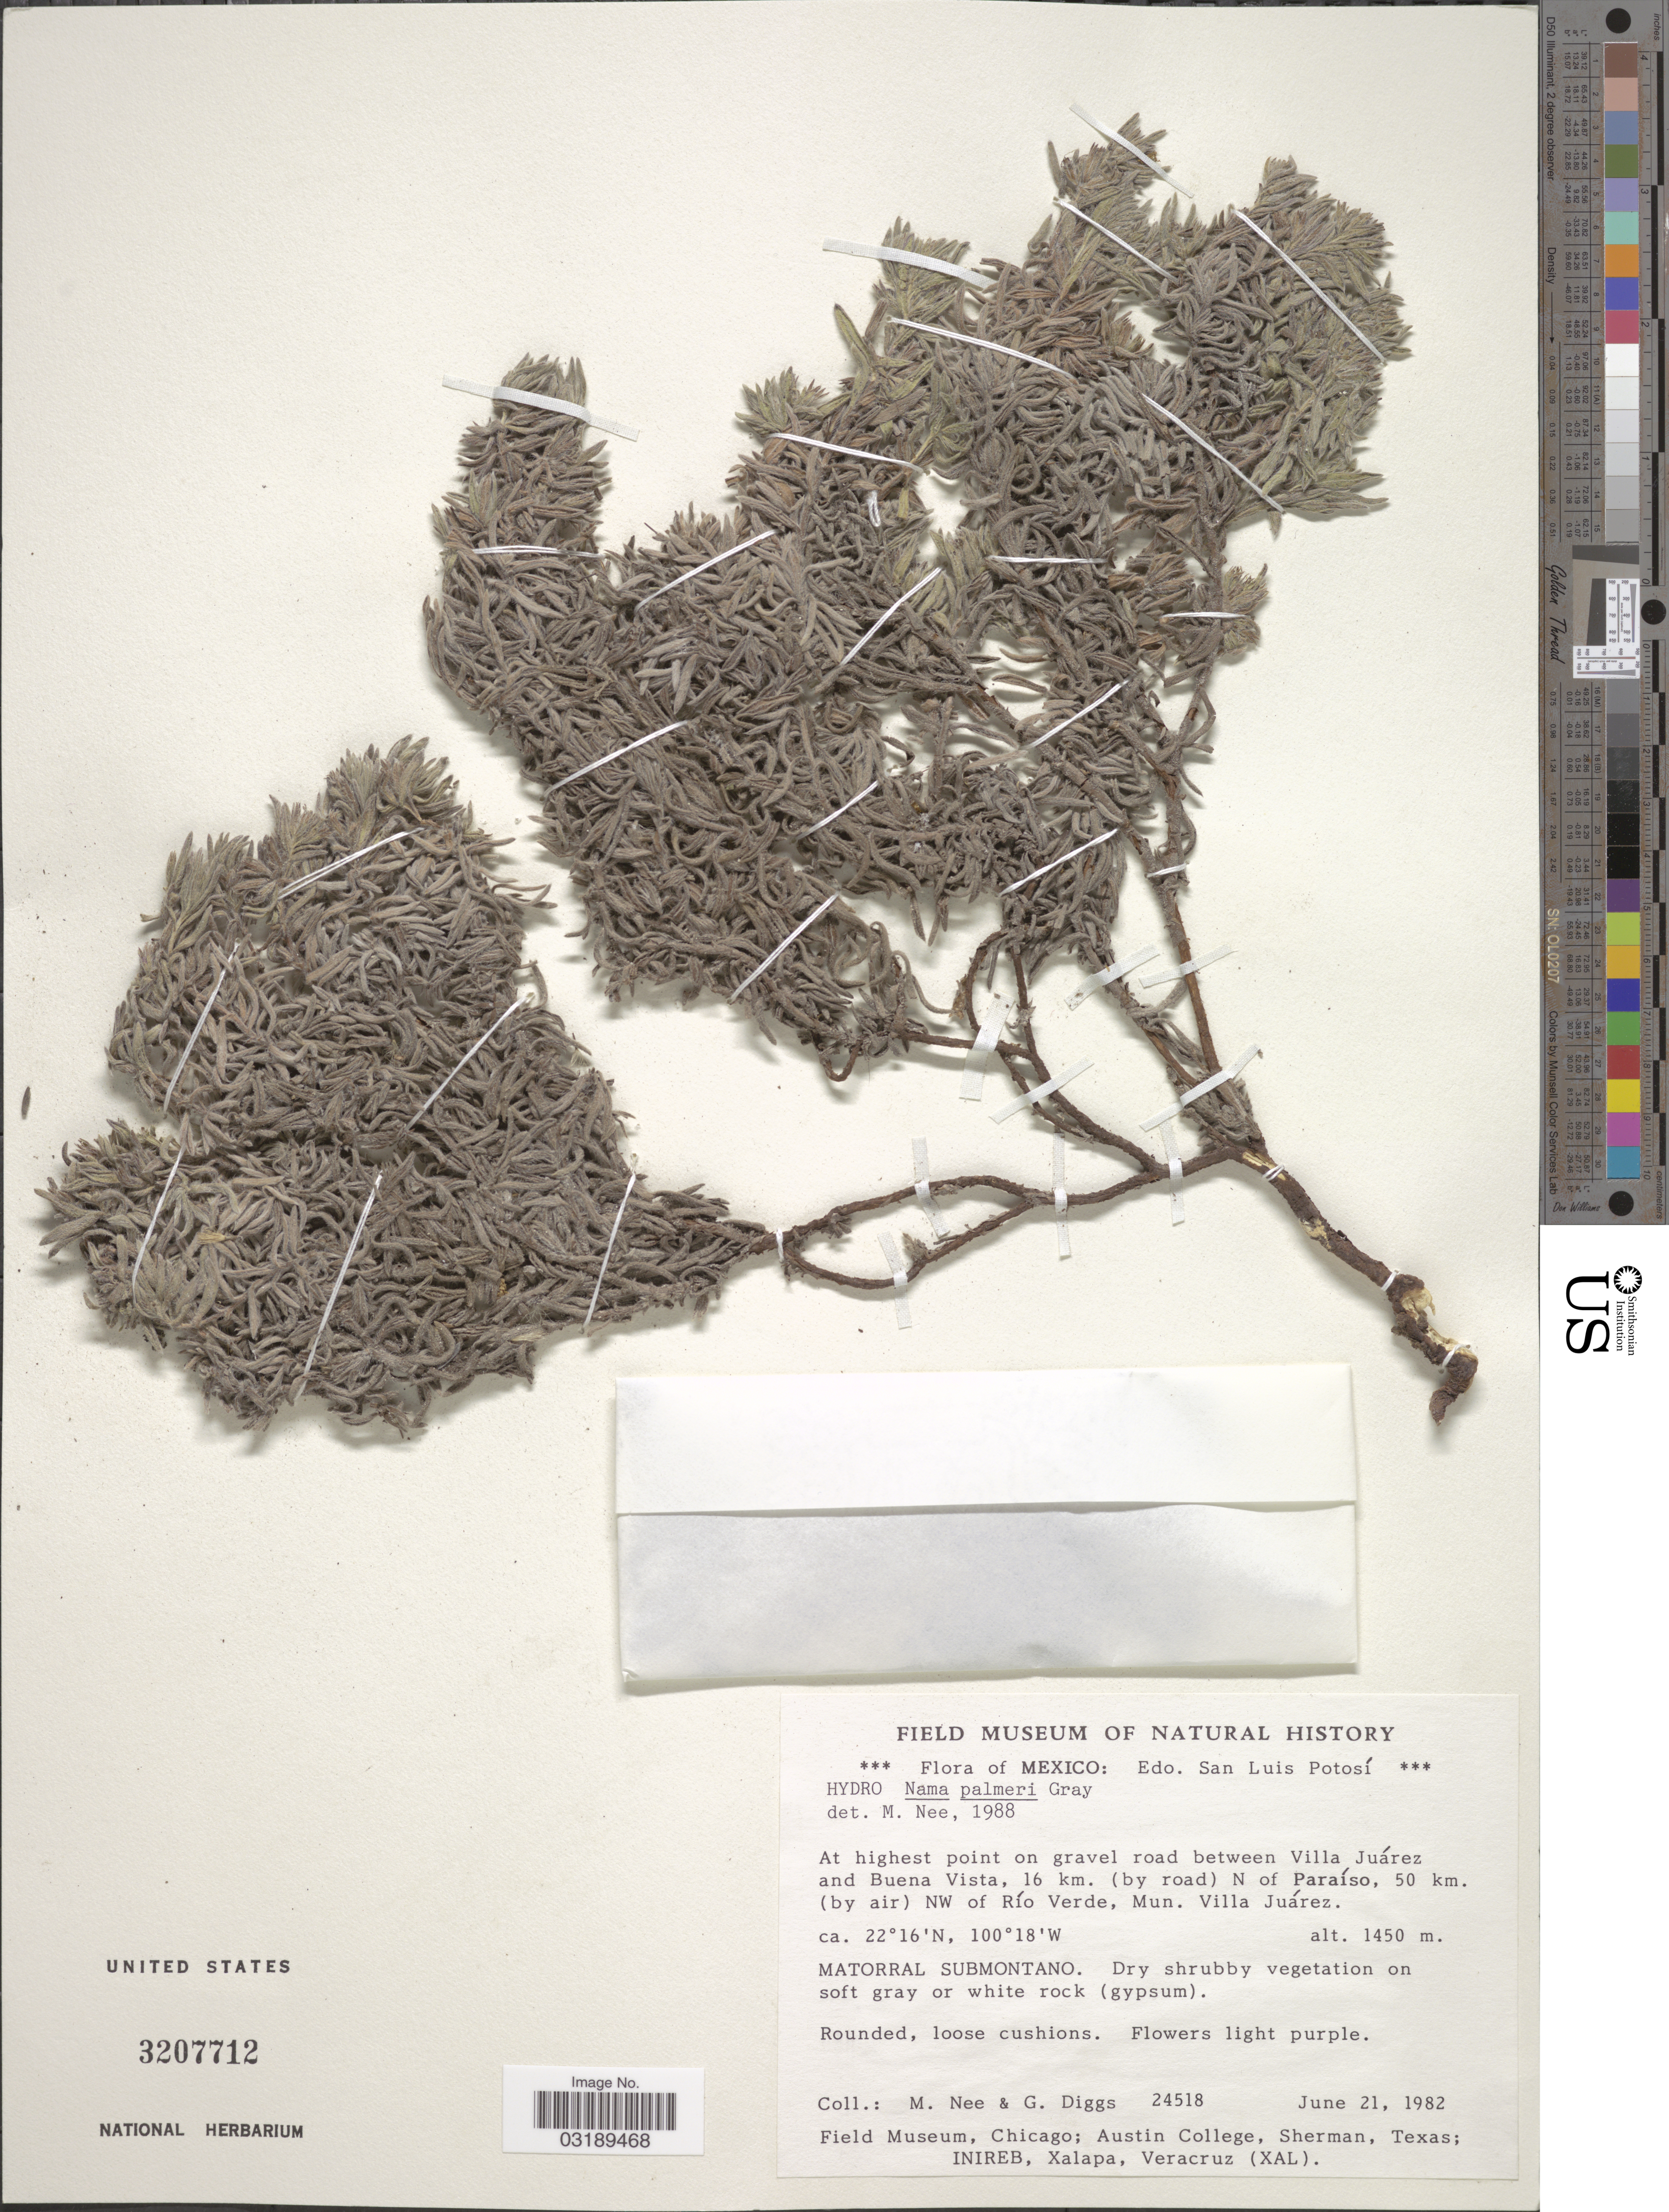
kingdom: Plantae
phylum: Tracheophyta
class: Magnoliopsida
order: Boraginales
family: Namaceae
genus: Nama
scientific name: Nama palmeri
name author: A. Gray in Hemsl.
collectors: M. Nee & G. Diggs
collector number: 24518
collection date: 1982-06-21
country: Mexico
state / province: San Luis Potosí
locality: At highest point on gravel road between Villa Juárez and Buena Vista, 16 km. (by road) N of Paraíso, 50 km. (by air) NW of Río Verde, Mun. Villa Juárez.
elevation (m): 1450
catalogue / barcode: US 3207712